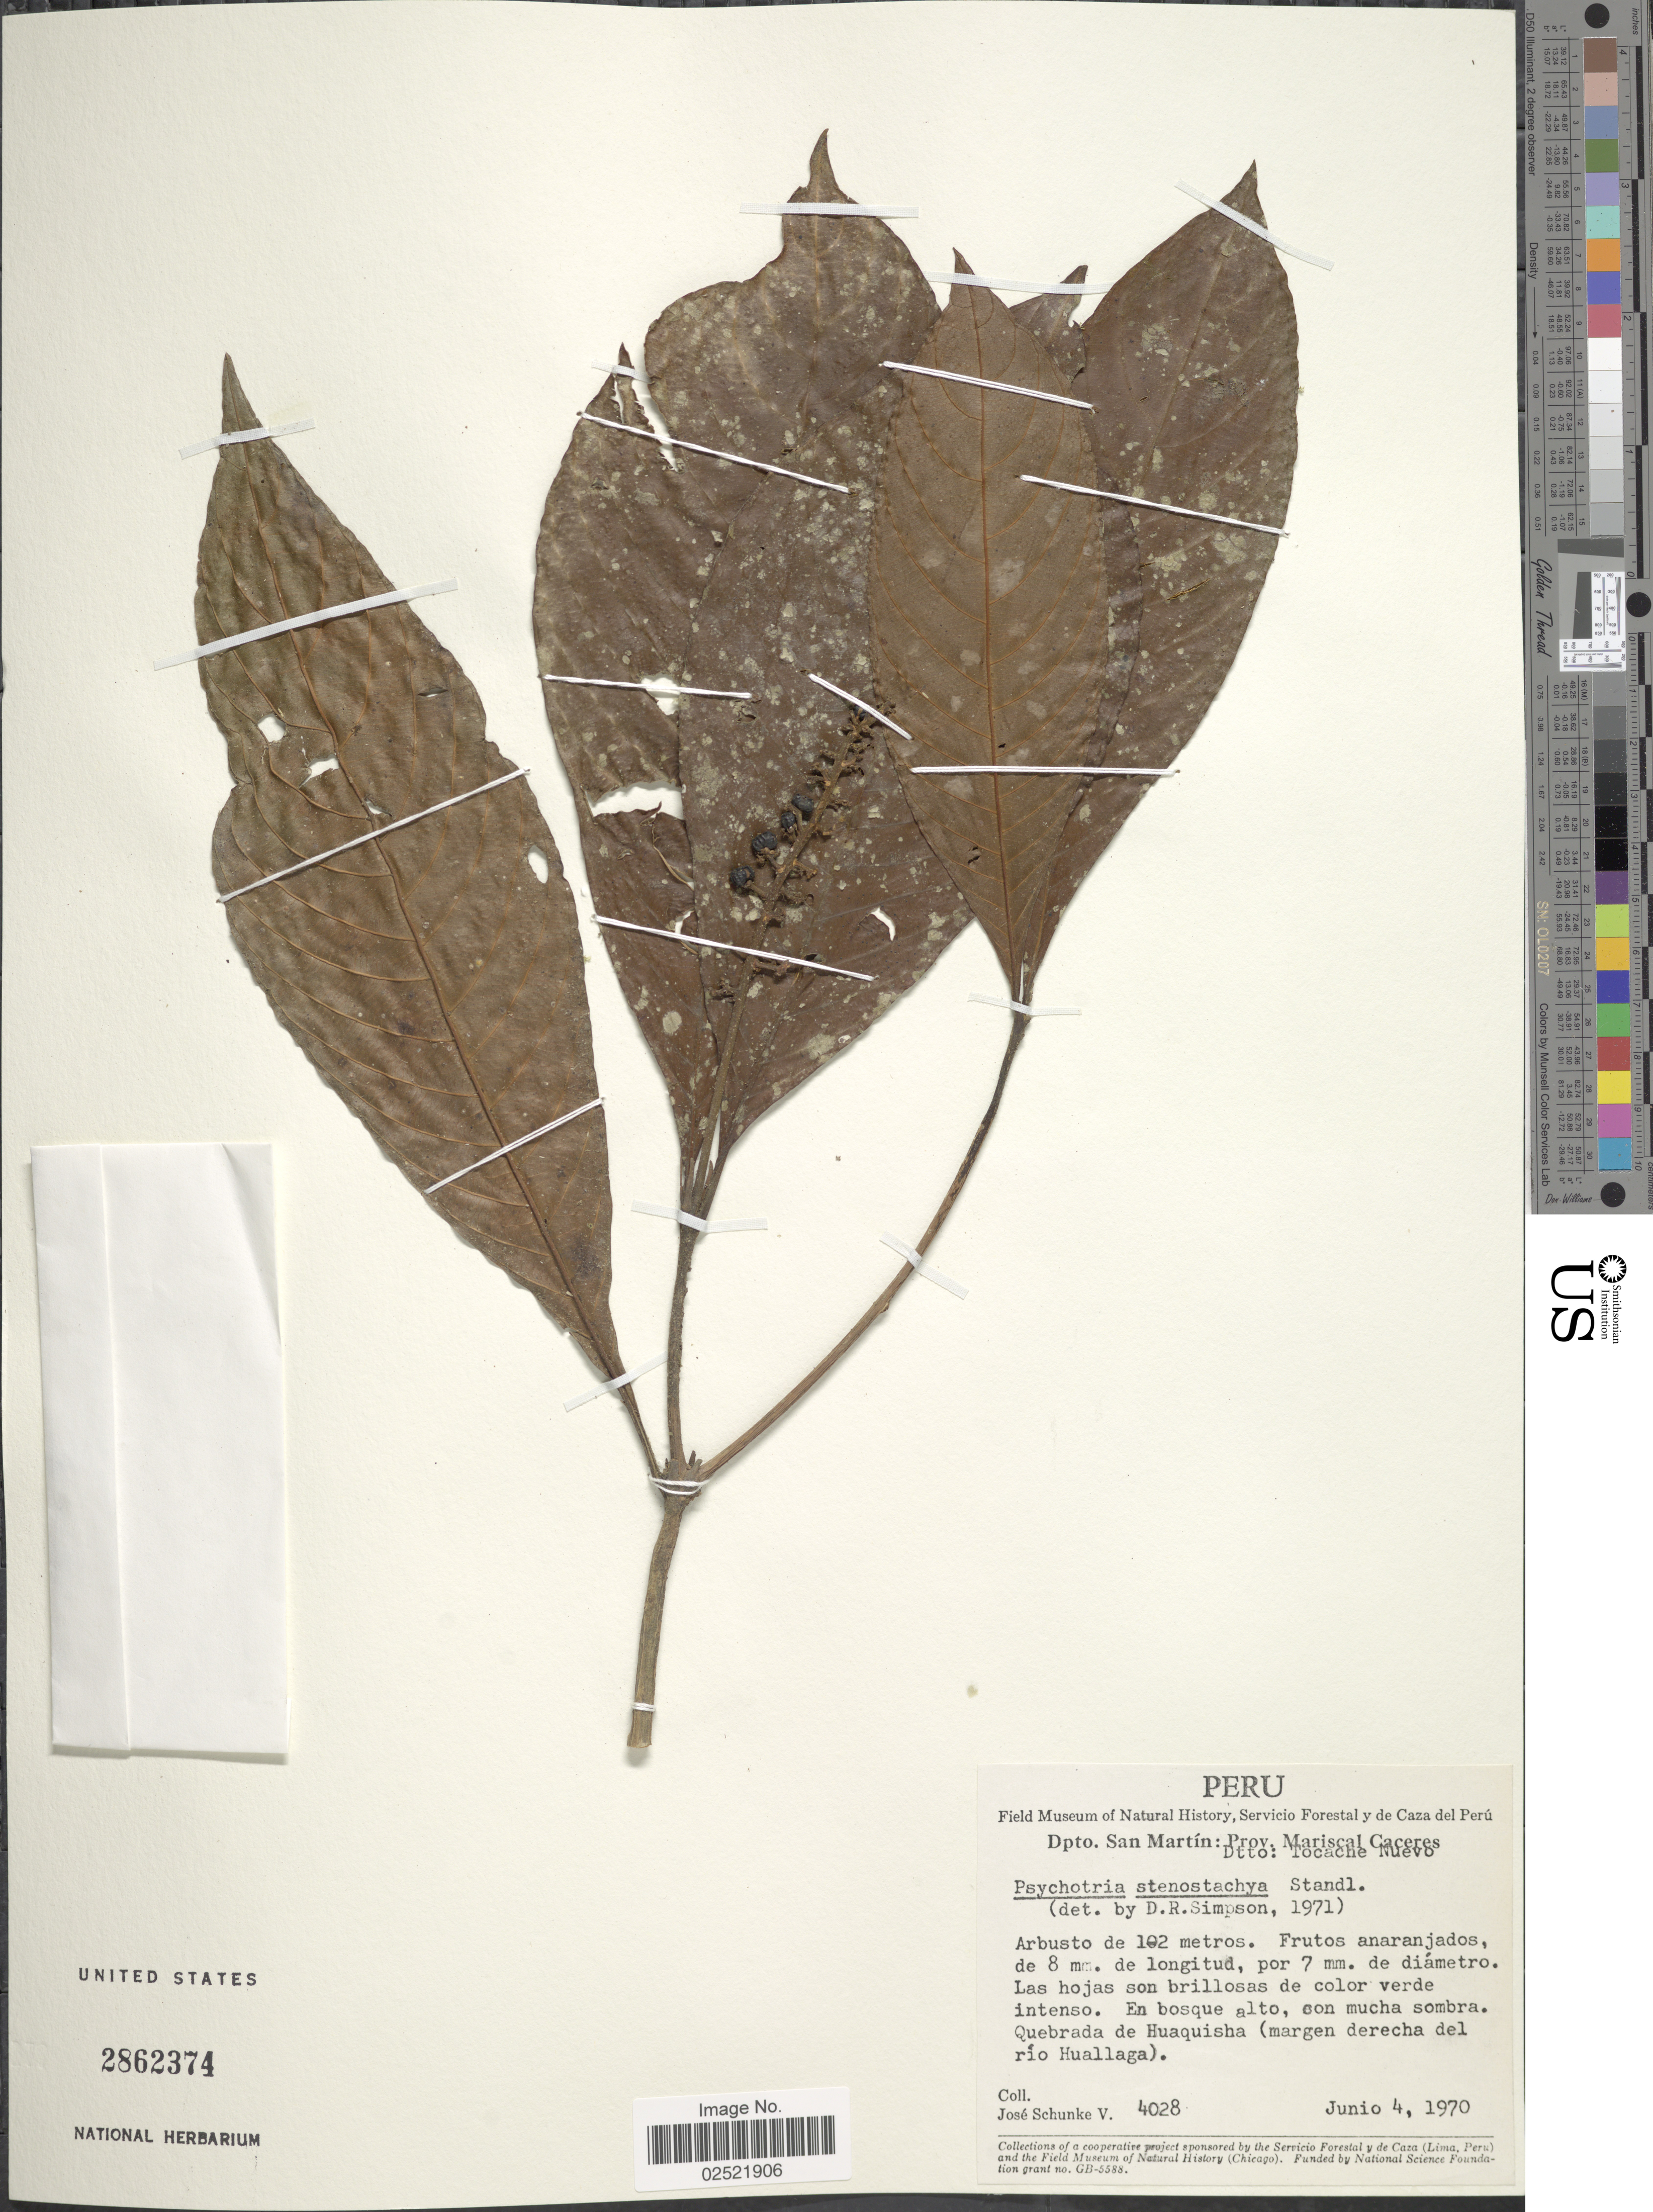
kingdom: Plantae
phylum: Tracheophyta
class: Magnoliopsida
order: Gentianales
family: Rubiaceae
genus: Psychotria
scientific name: Psychotria stenostachya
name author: Standl.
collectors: J. Schunke Vigo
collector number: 4028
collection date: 1970-06-04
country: Peru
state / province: San Martín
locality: Prov. Marsical Caceres, Dtto. Tocache Nuevo, Quebrada de Huaquisha (margen derecha del Rio Huallaga)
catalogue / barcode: US 2862374